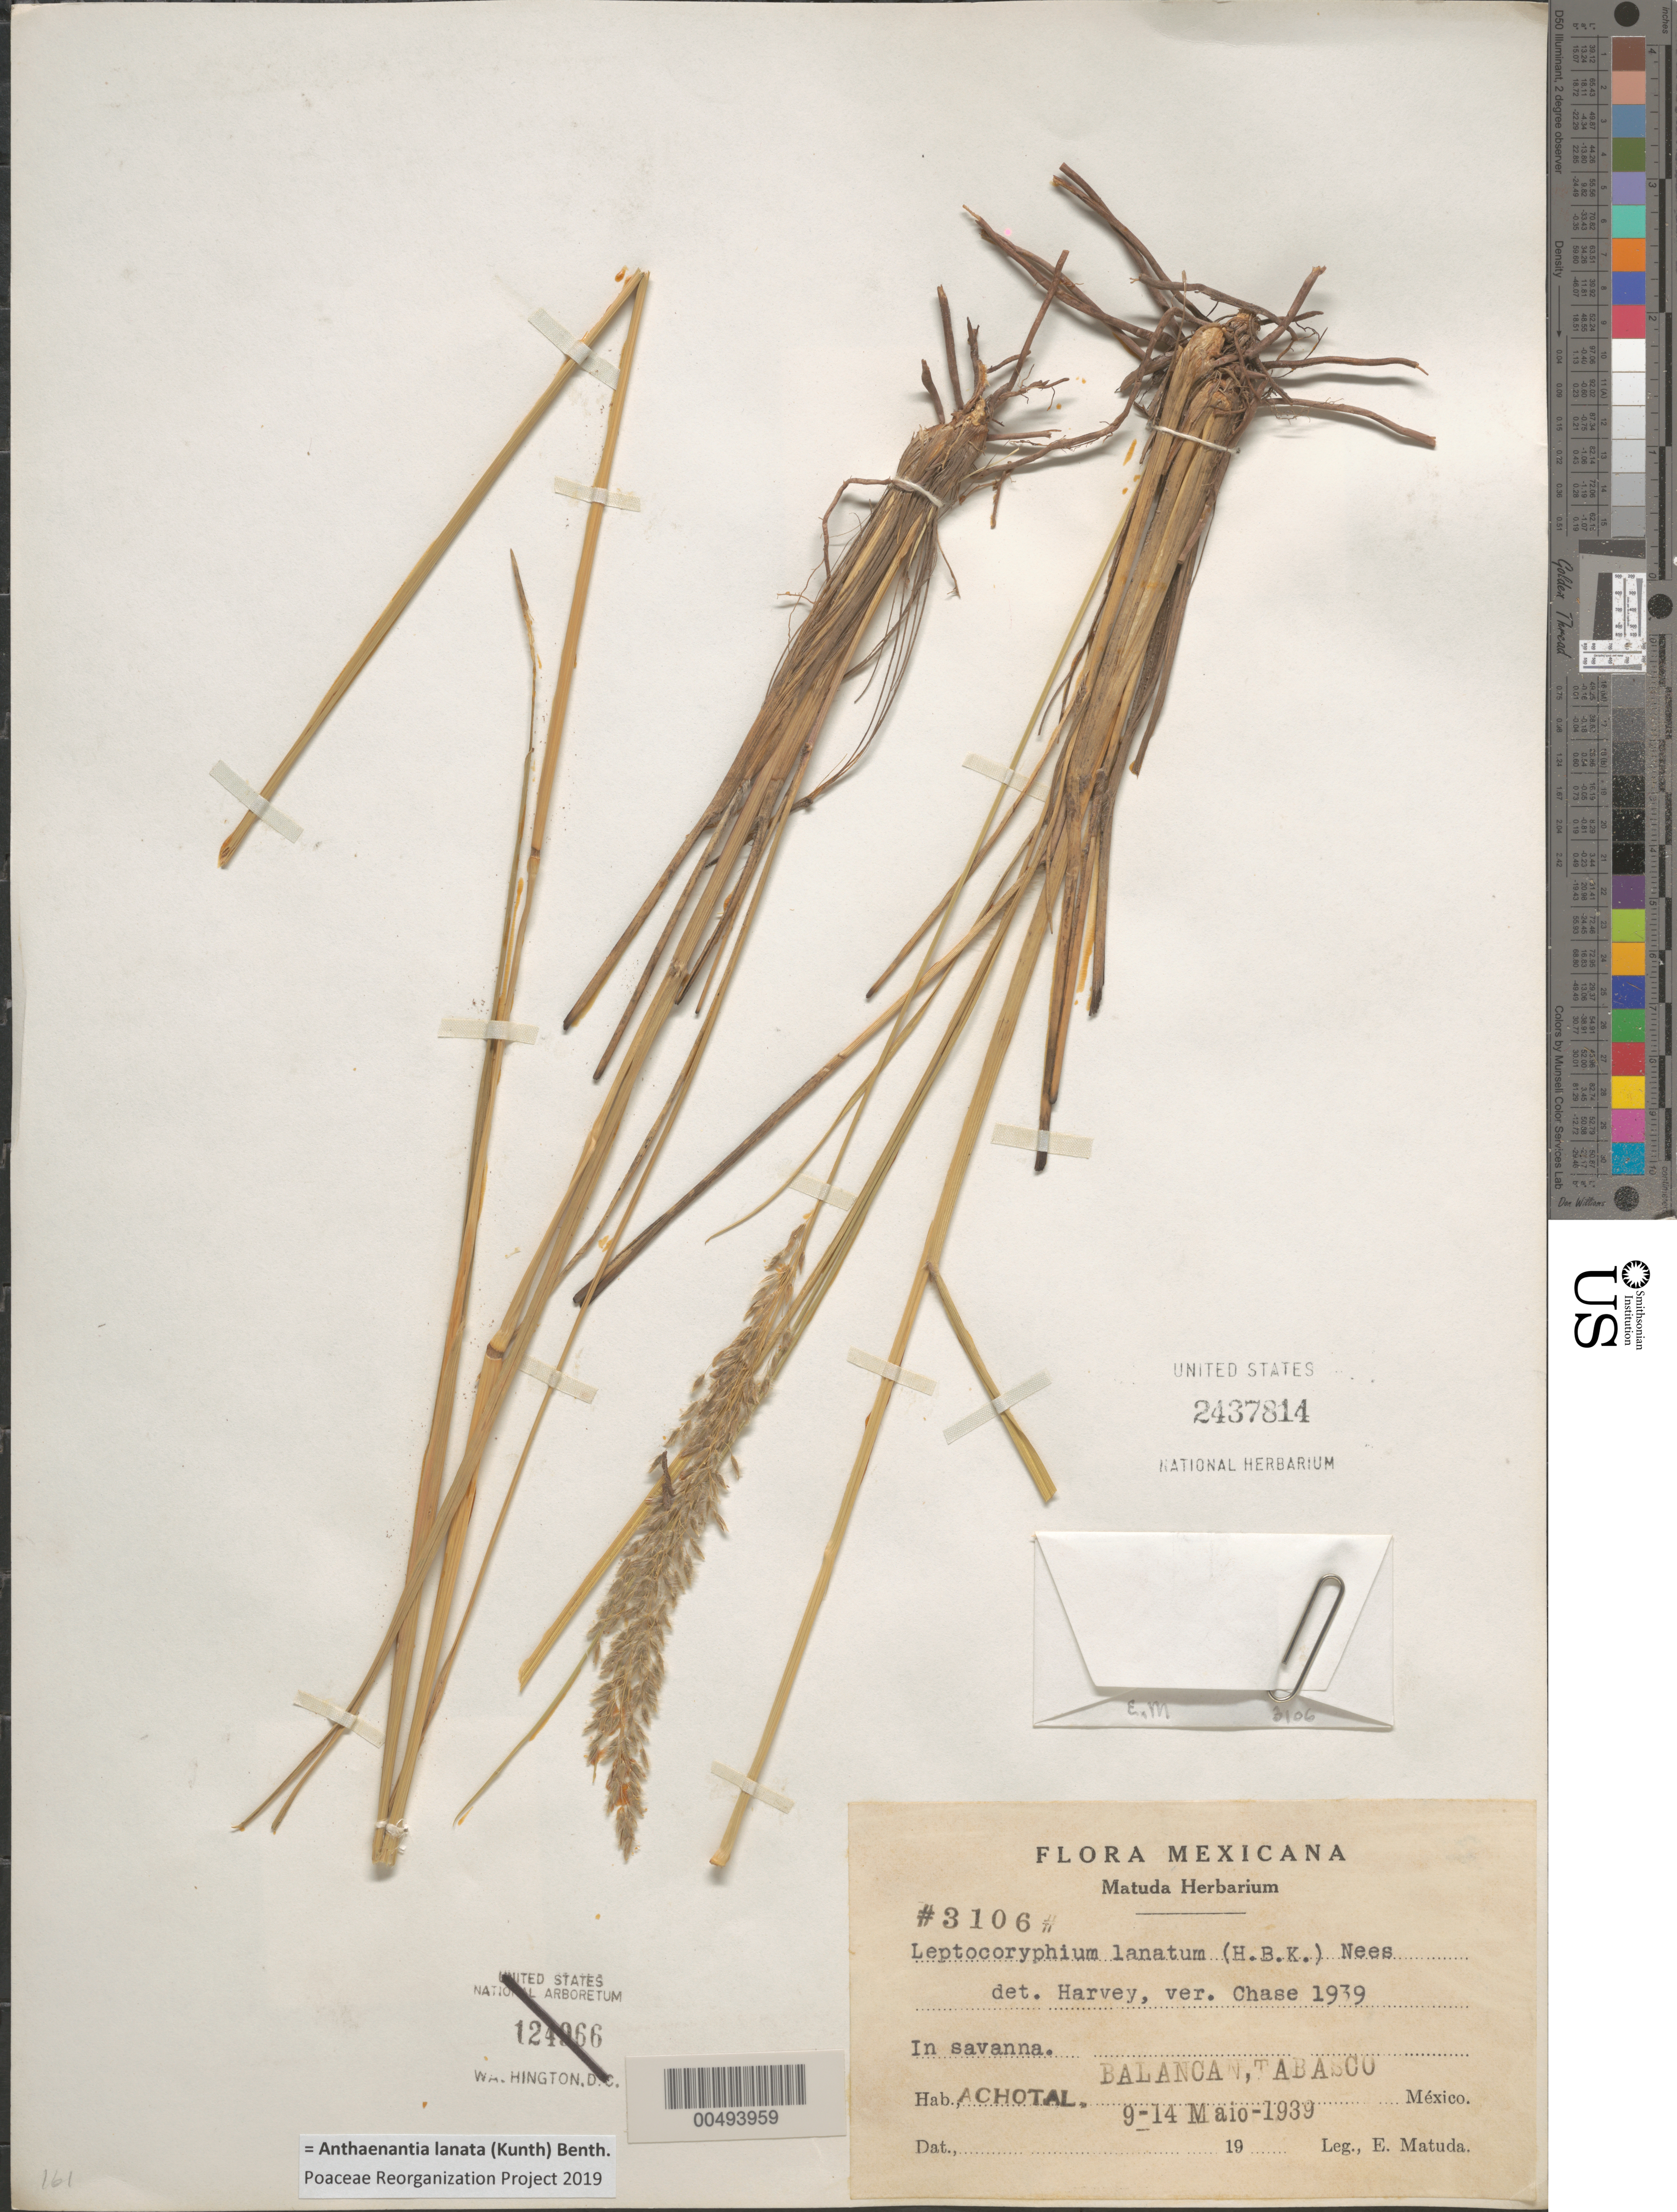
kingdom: Plantae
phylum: Tracheophyta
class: Liliopsida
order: Poales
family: Poaceae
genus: Leptocoryphium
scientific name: Leptocoryphium lanatum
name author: (Kunth) Nees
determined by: Harvey, L. H.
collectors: E. Matuda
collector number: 3106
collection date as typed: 9 May 1939 to 14 May 1939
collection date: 1939-05-09/1939-05-14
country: Mexico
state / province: Tabasco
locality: Achotal, Balanca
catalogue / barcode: US 2437814